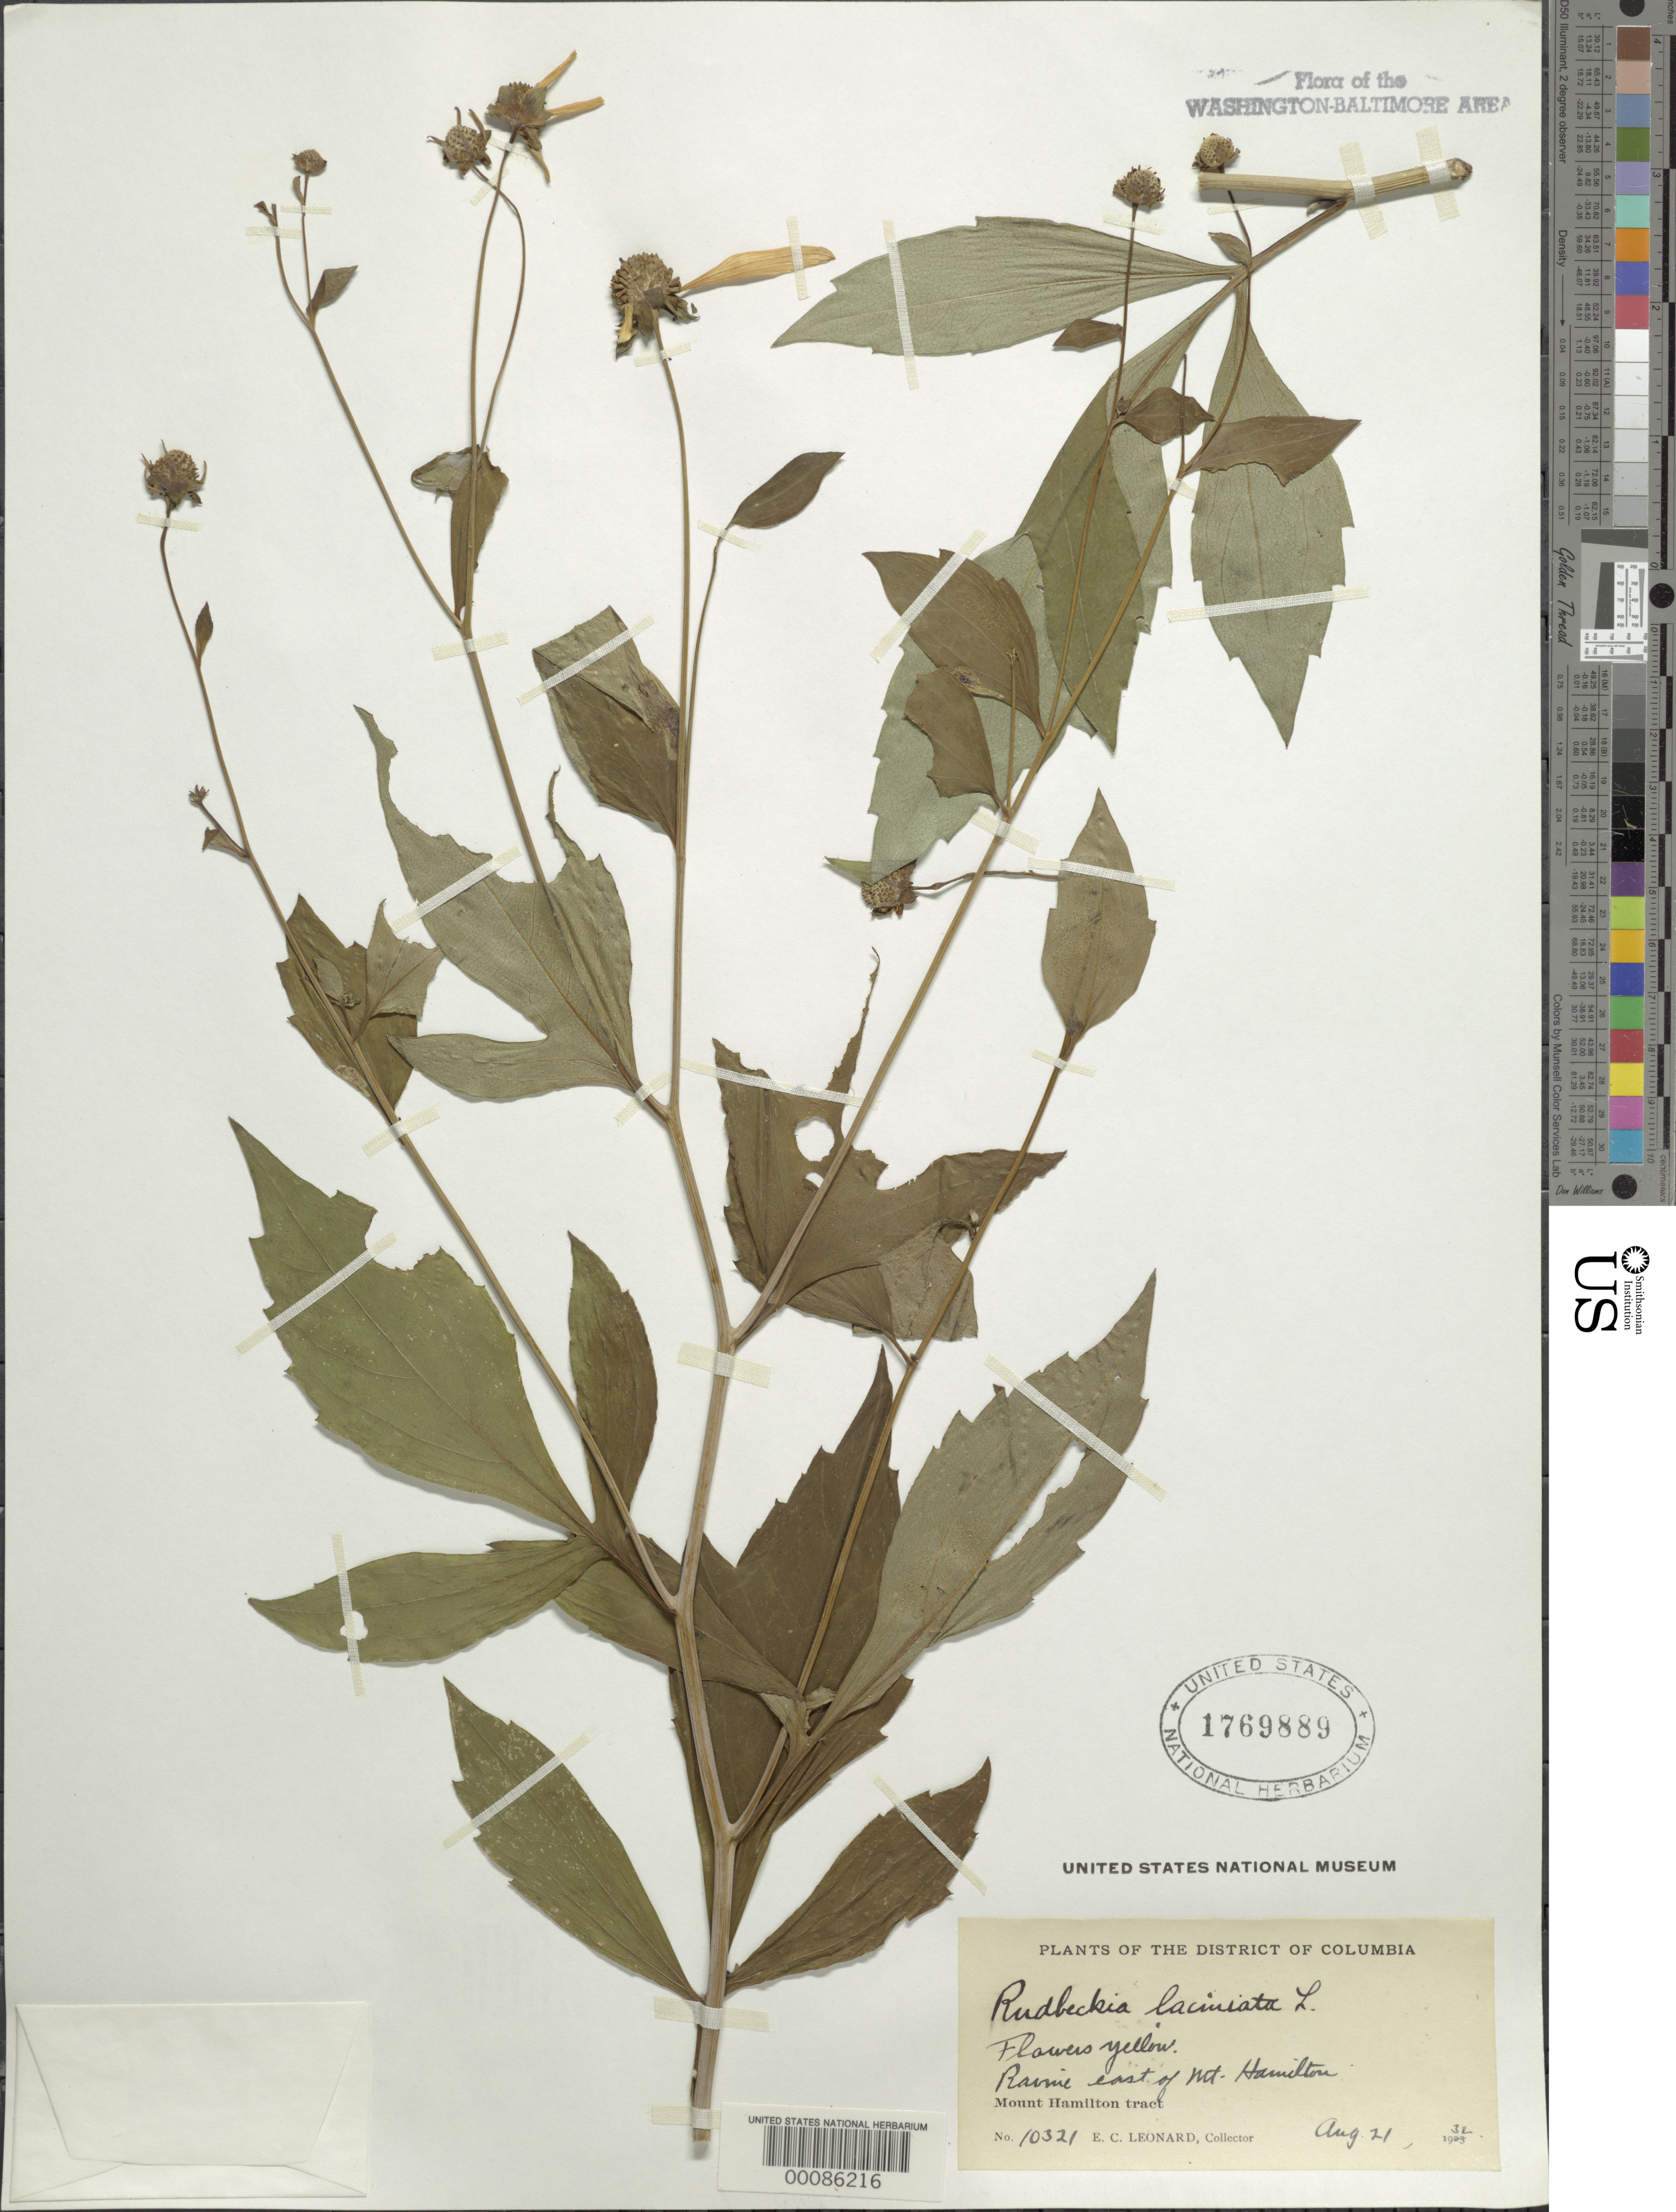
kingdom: Plantae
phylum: Tracheophyta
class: Magnoliopsida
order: Asterales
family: Asteraceae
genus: Rudbeckia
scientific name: Rudbeckia laciniata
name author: L.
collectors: E. C. Leonard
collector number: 10321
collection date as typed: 21 Aug 1932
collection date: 1932-08-21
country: United States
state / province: District of Columbia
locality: East of Mount Hamilton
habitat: Ravine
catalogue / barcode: US 1769889